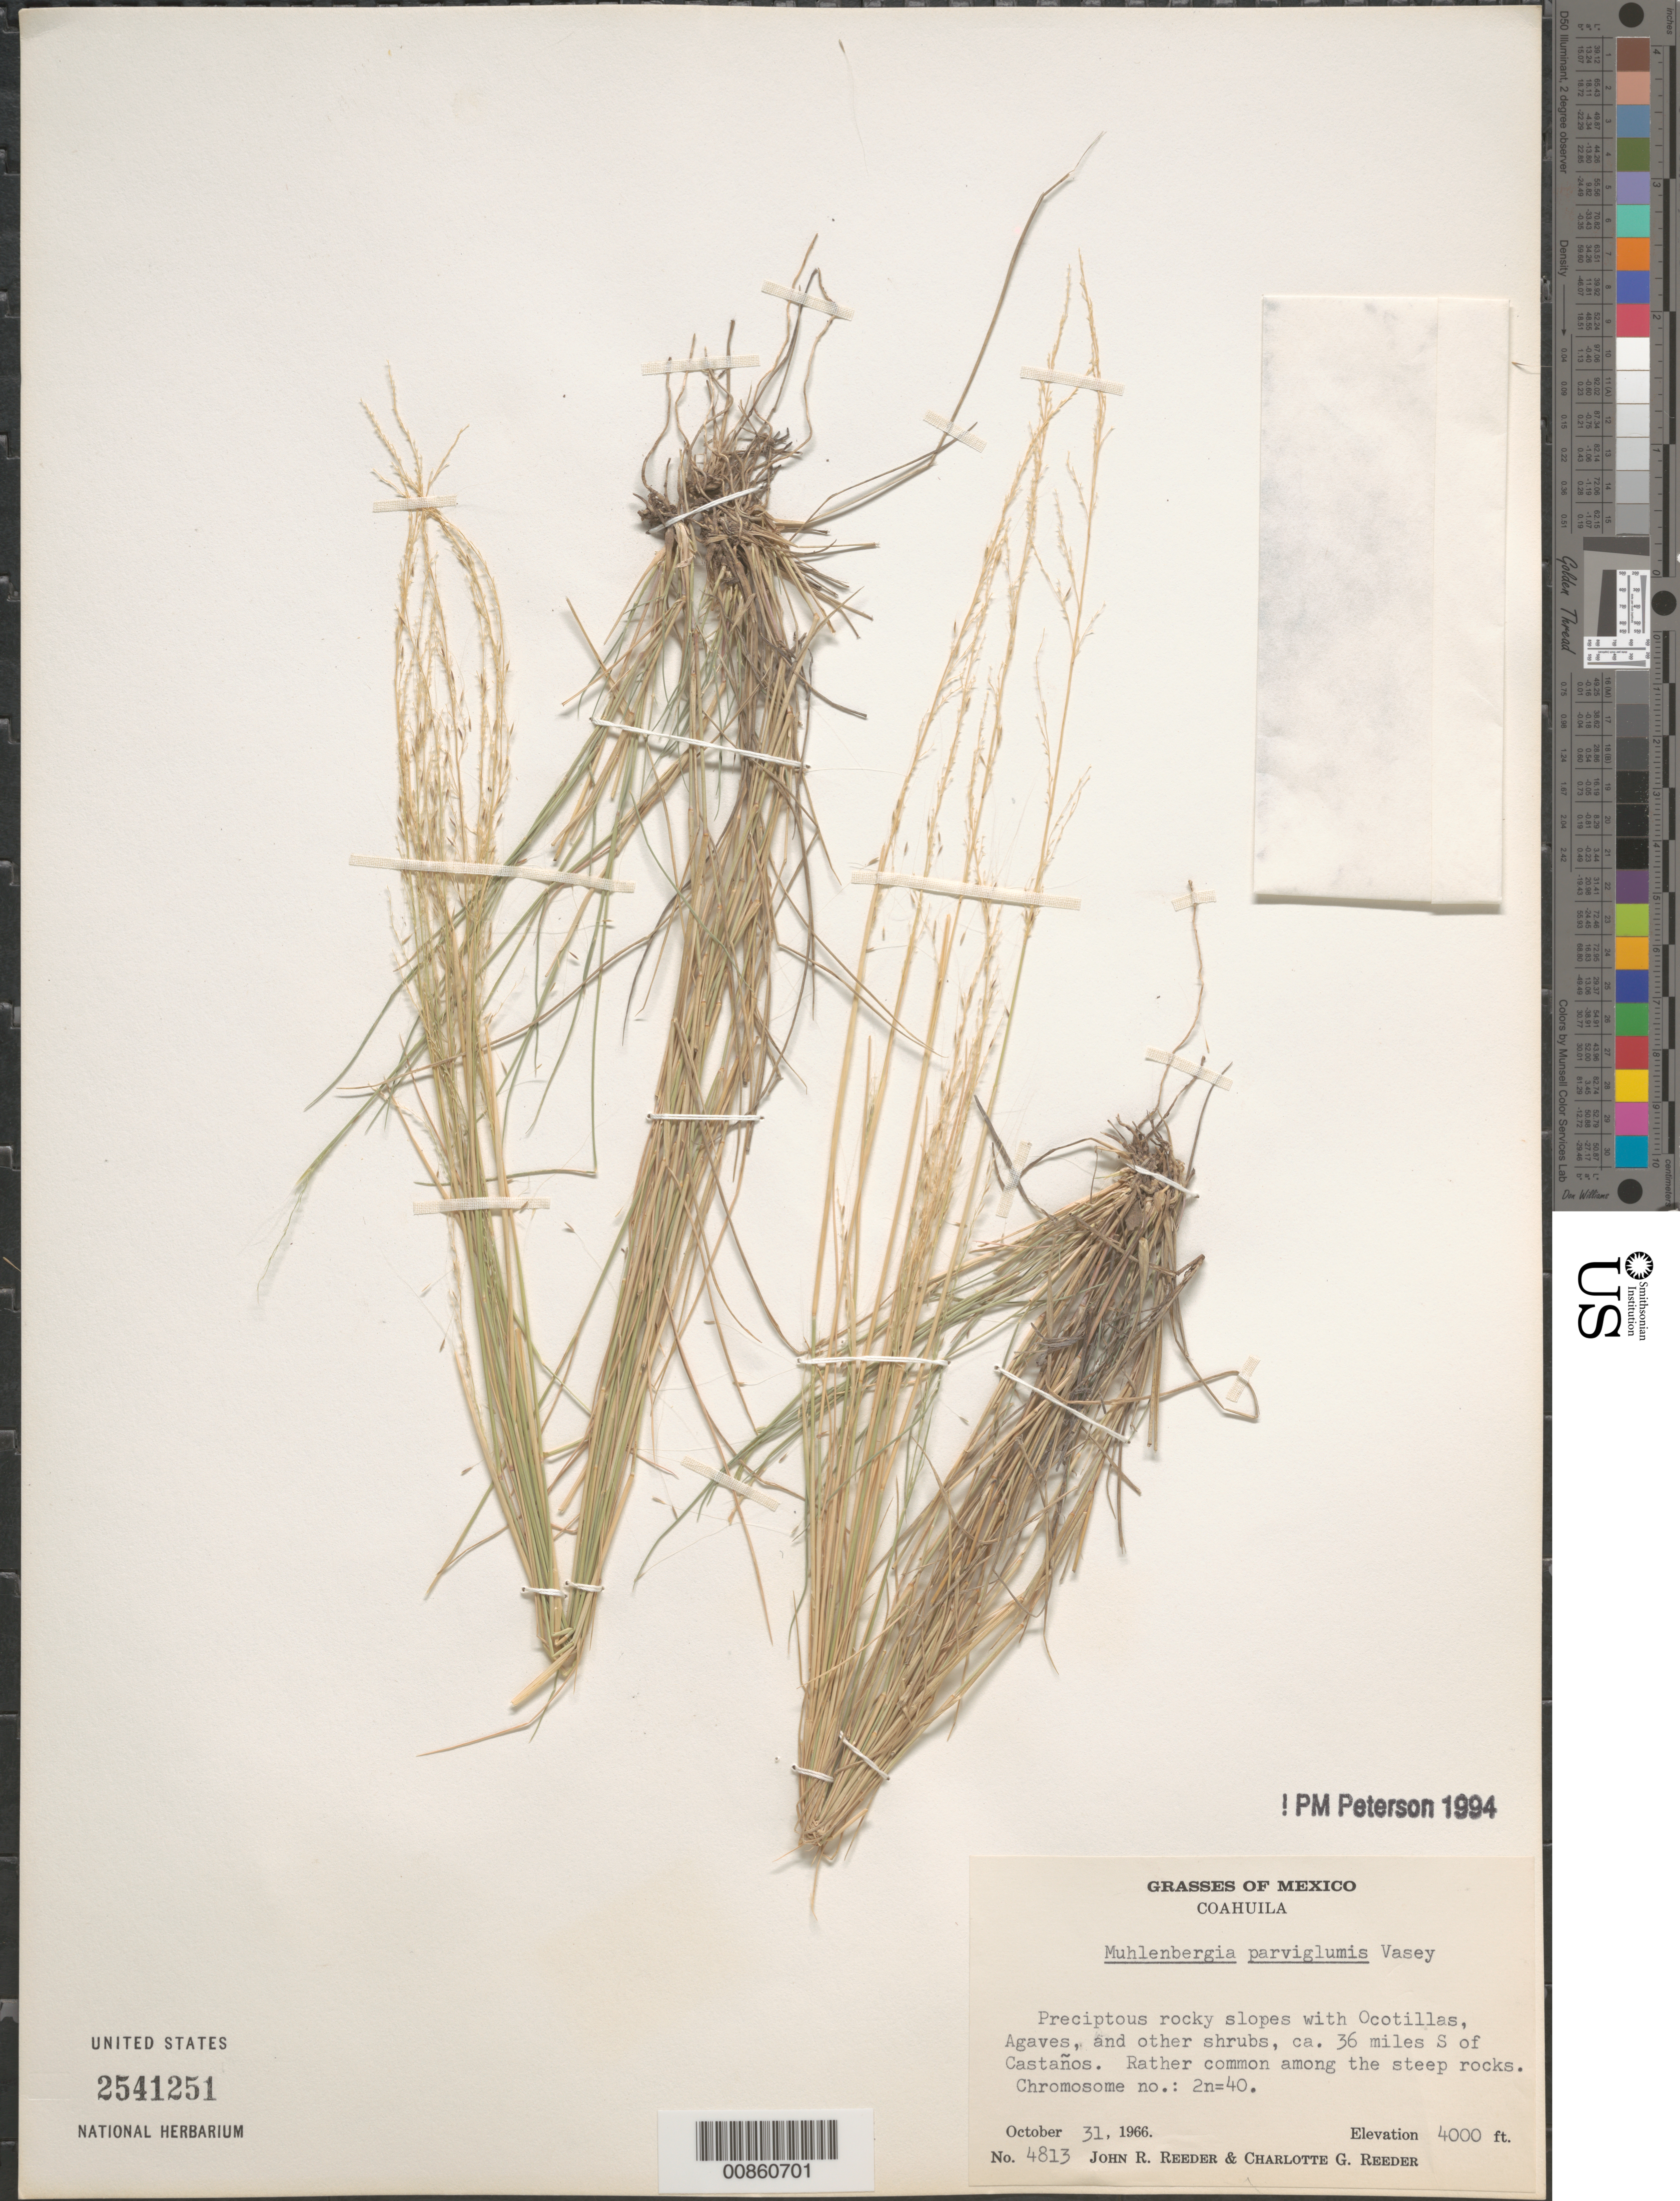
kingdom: Plantae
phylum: Tracheophyta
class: Liliopsida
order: Poales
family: Poaceae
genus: Muhlenbergia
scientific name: Muhlenbergia parviglumis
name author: Vasey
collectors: J. R. Reeder & C. G. Reeder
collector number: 4813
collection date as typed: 31 Oct 1966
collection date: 1966-10-31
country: Mexico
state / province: Coahuila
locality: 36 mi S of Castanios, Coah.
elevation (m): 1219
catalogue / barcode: US 2541251